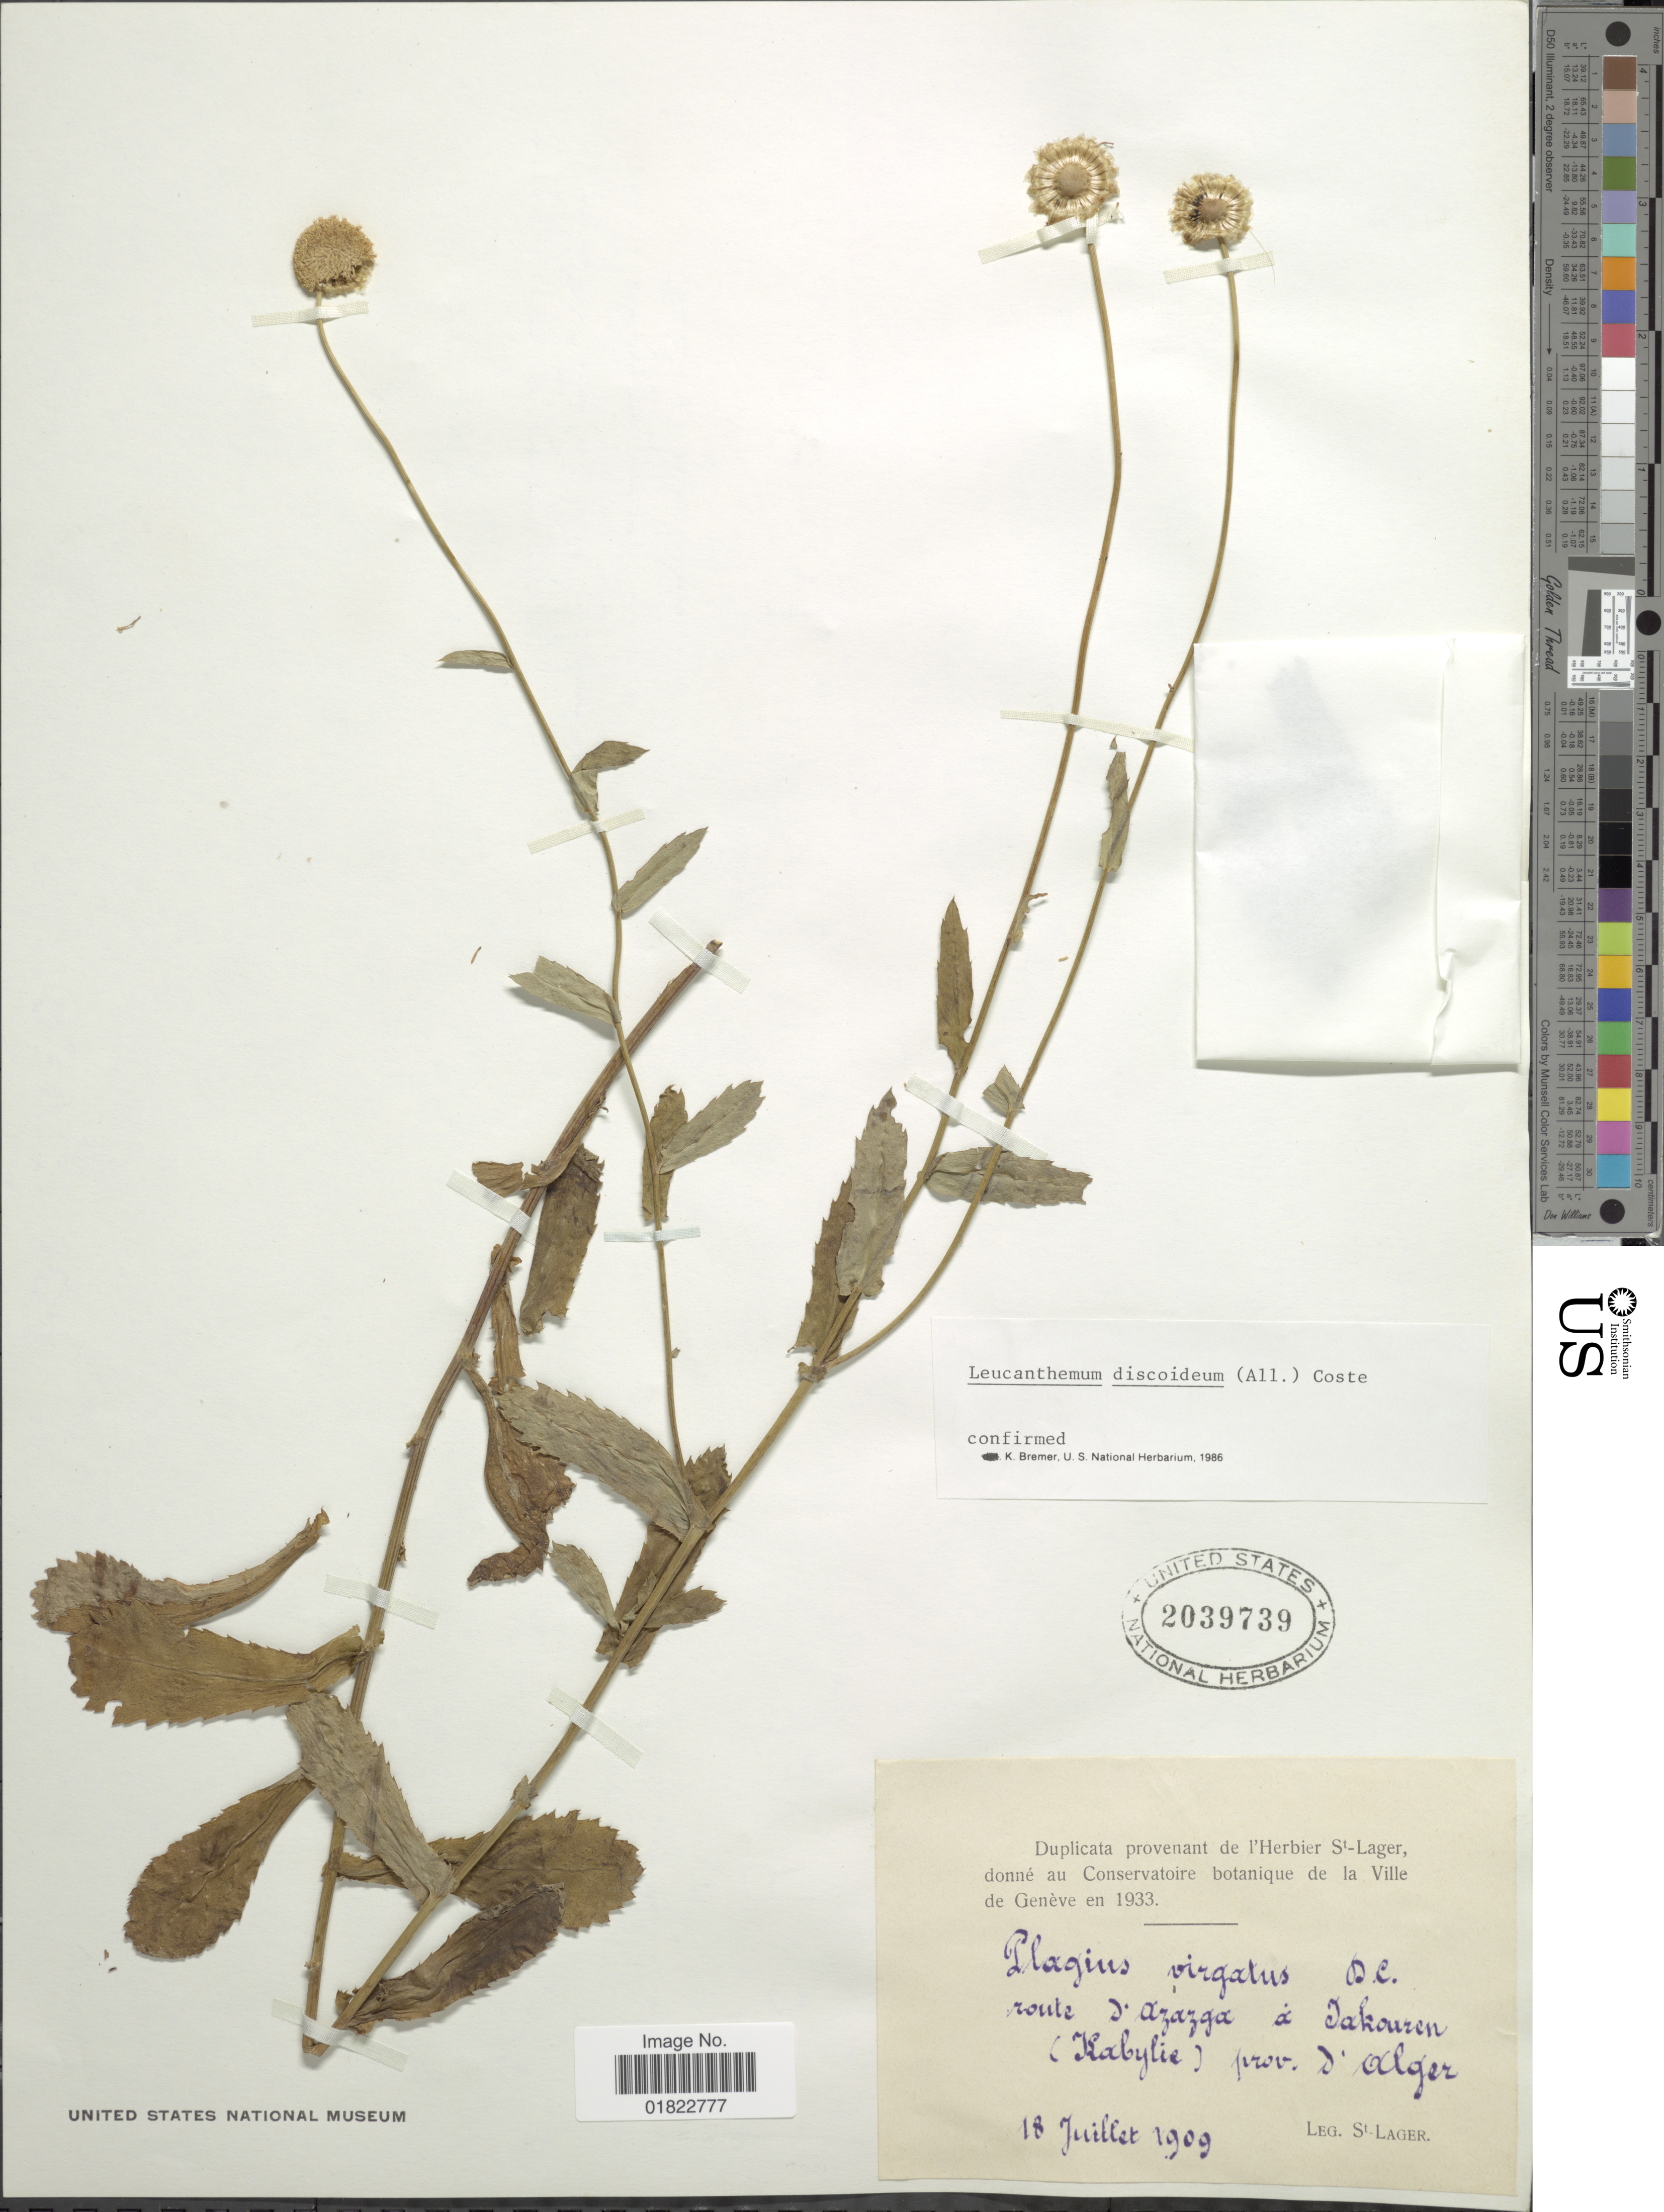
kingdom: Plantae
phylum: Tracheophyta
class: Magnoliopsida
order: Asterales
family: Asteraceae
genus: Leucanthemum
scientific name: Leucanthemum discoideum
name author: (All.) Coste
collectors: -. St. Lager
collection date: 1909-07-18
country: Algeria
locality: Route d'Azazga a Takouren (Kabylis)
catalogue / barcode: US 2039739